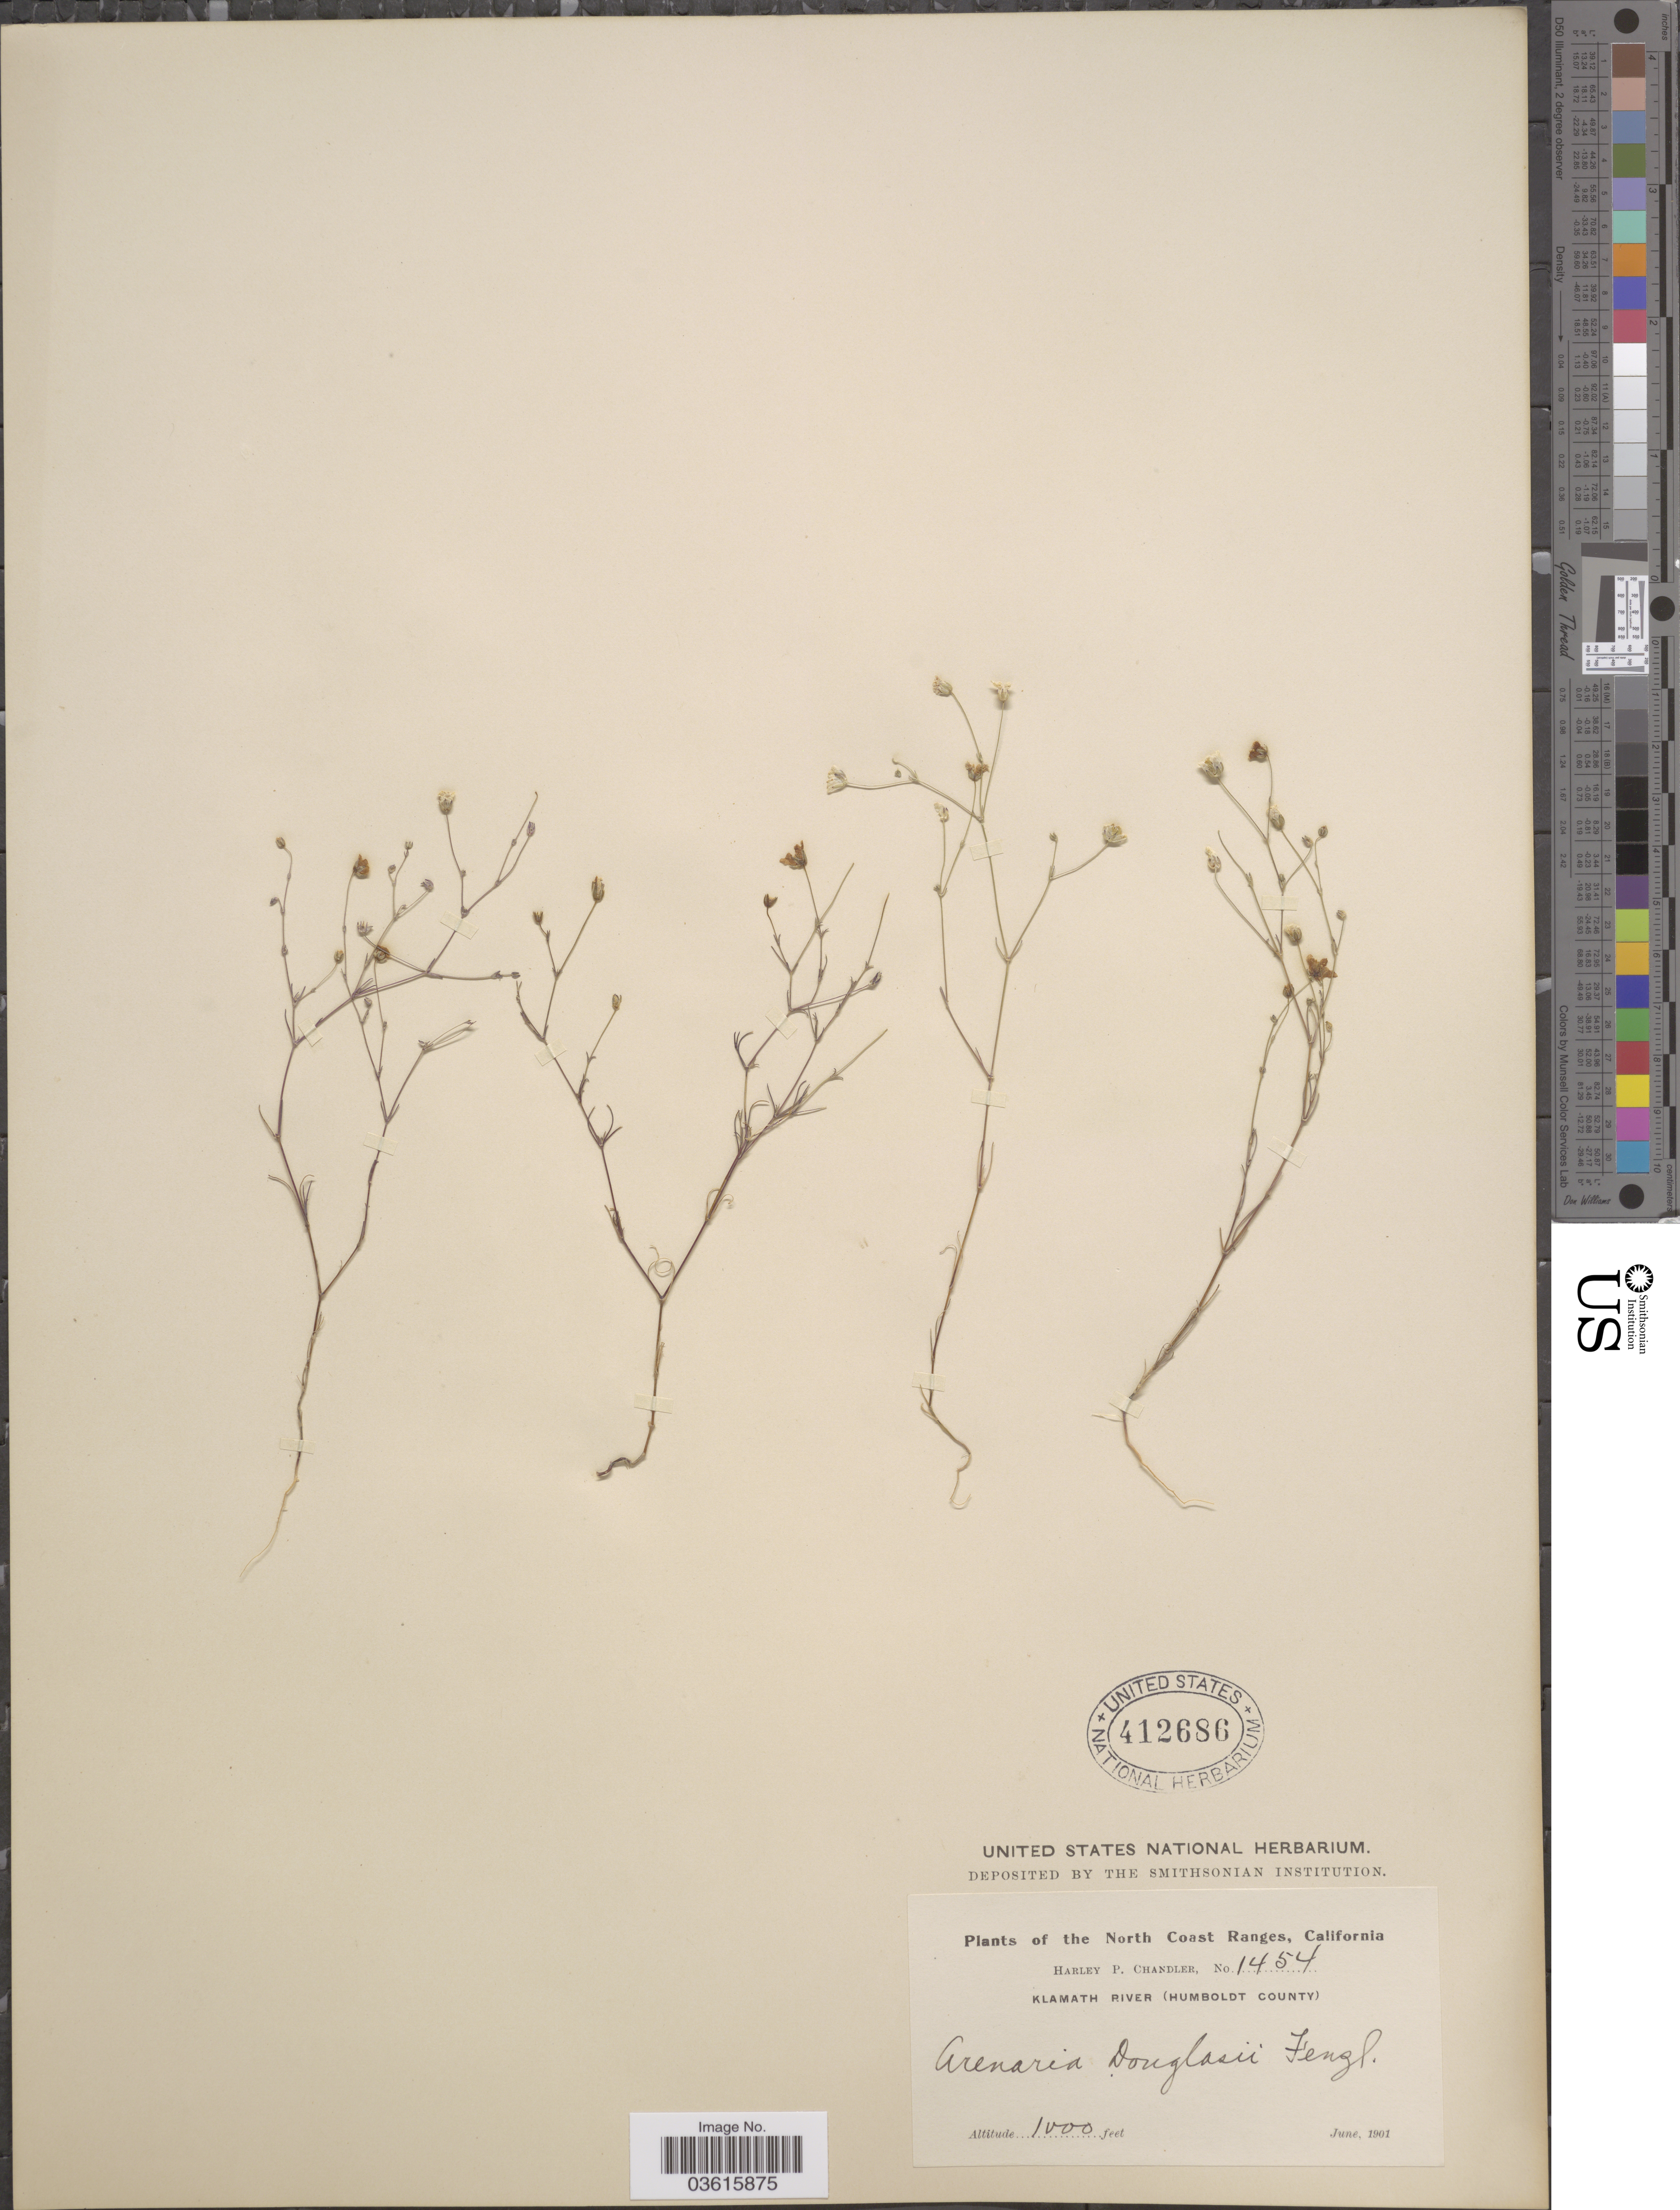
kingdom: Plantae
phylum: Tracheophyta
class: Magnoliopsida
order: Caryophyllales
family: Caryophyllaceae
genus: Minuartia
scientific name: Minuartia douglasii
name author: Mattf.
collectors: H. Chandler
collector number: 1454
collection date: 1901-06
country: United States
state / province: California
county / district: Humboldt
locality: The North Coast Ranges. Klamath River (Humboldt County).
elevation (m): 305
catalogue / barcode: US 412686